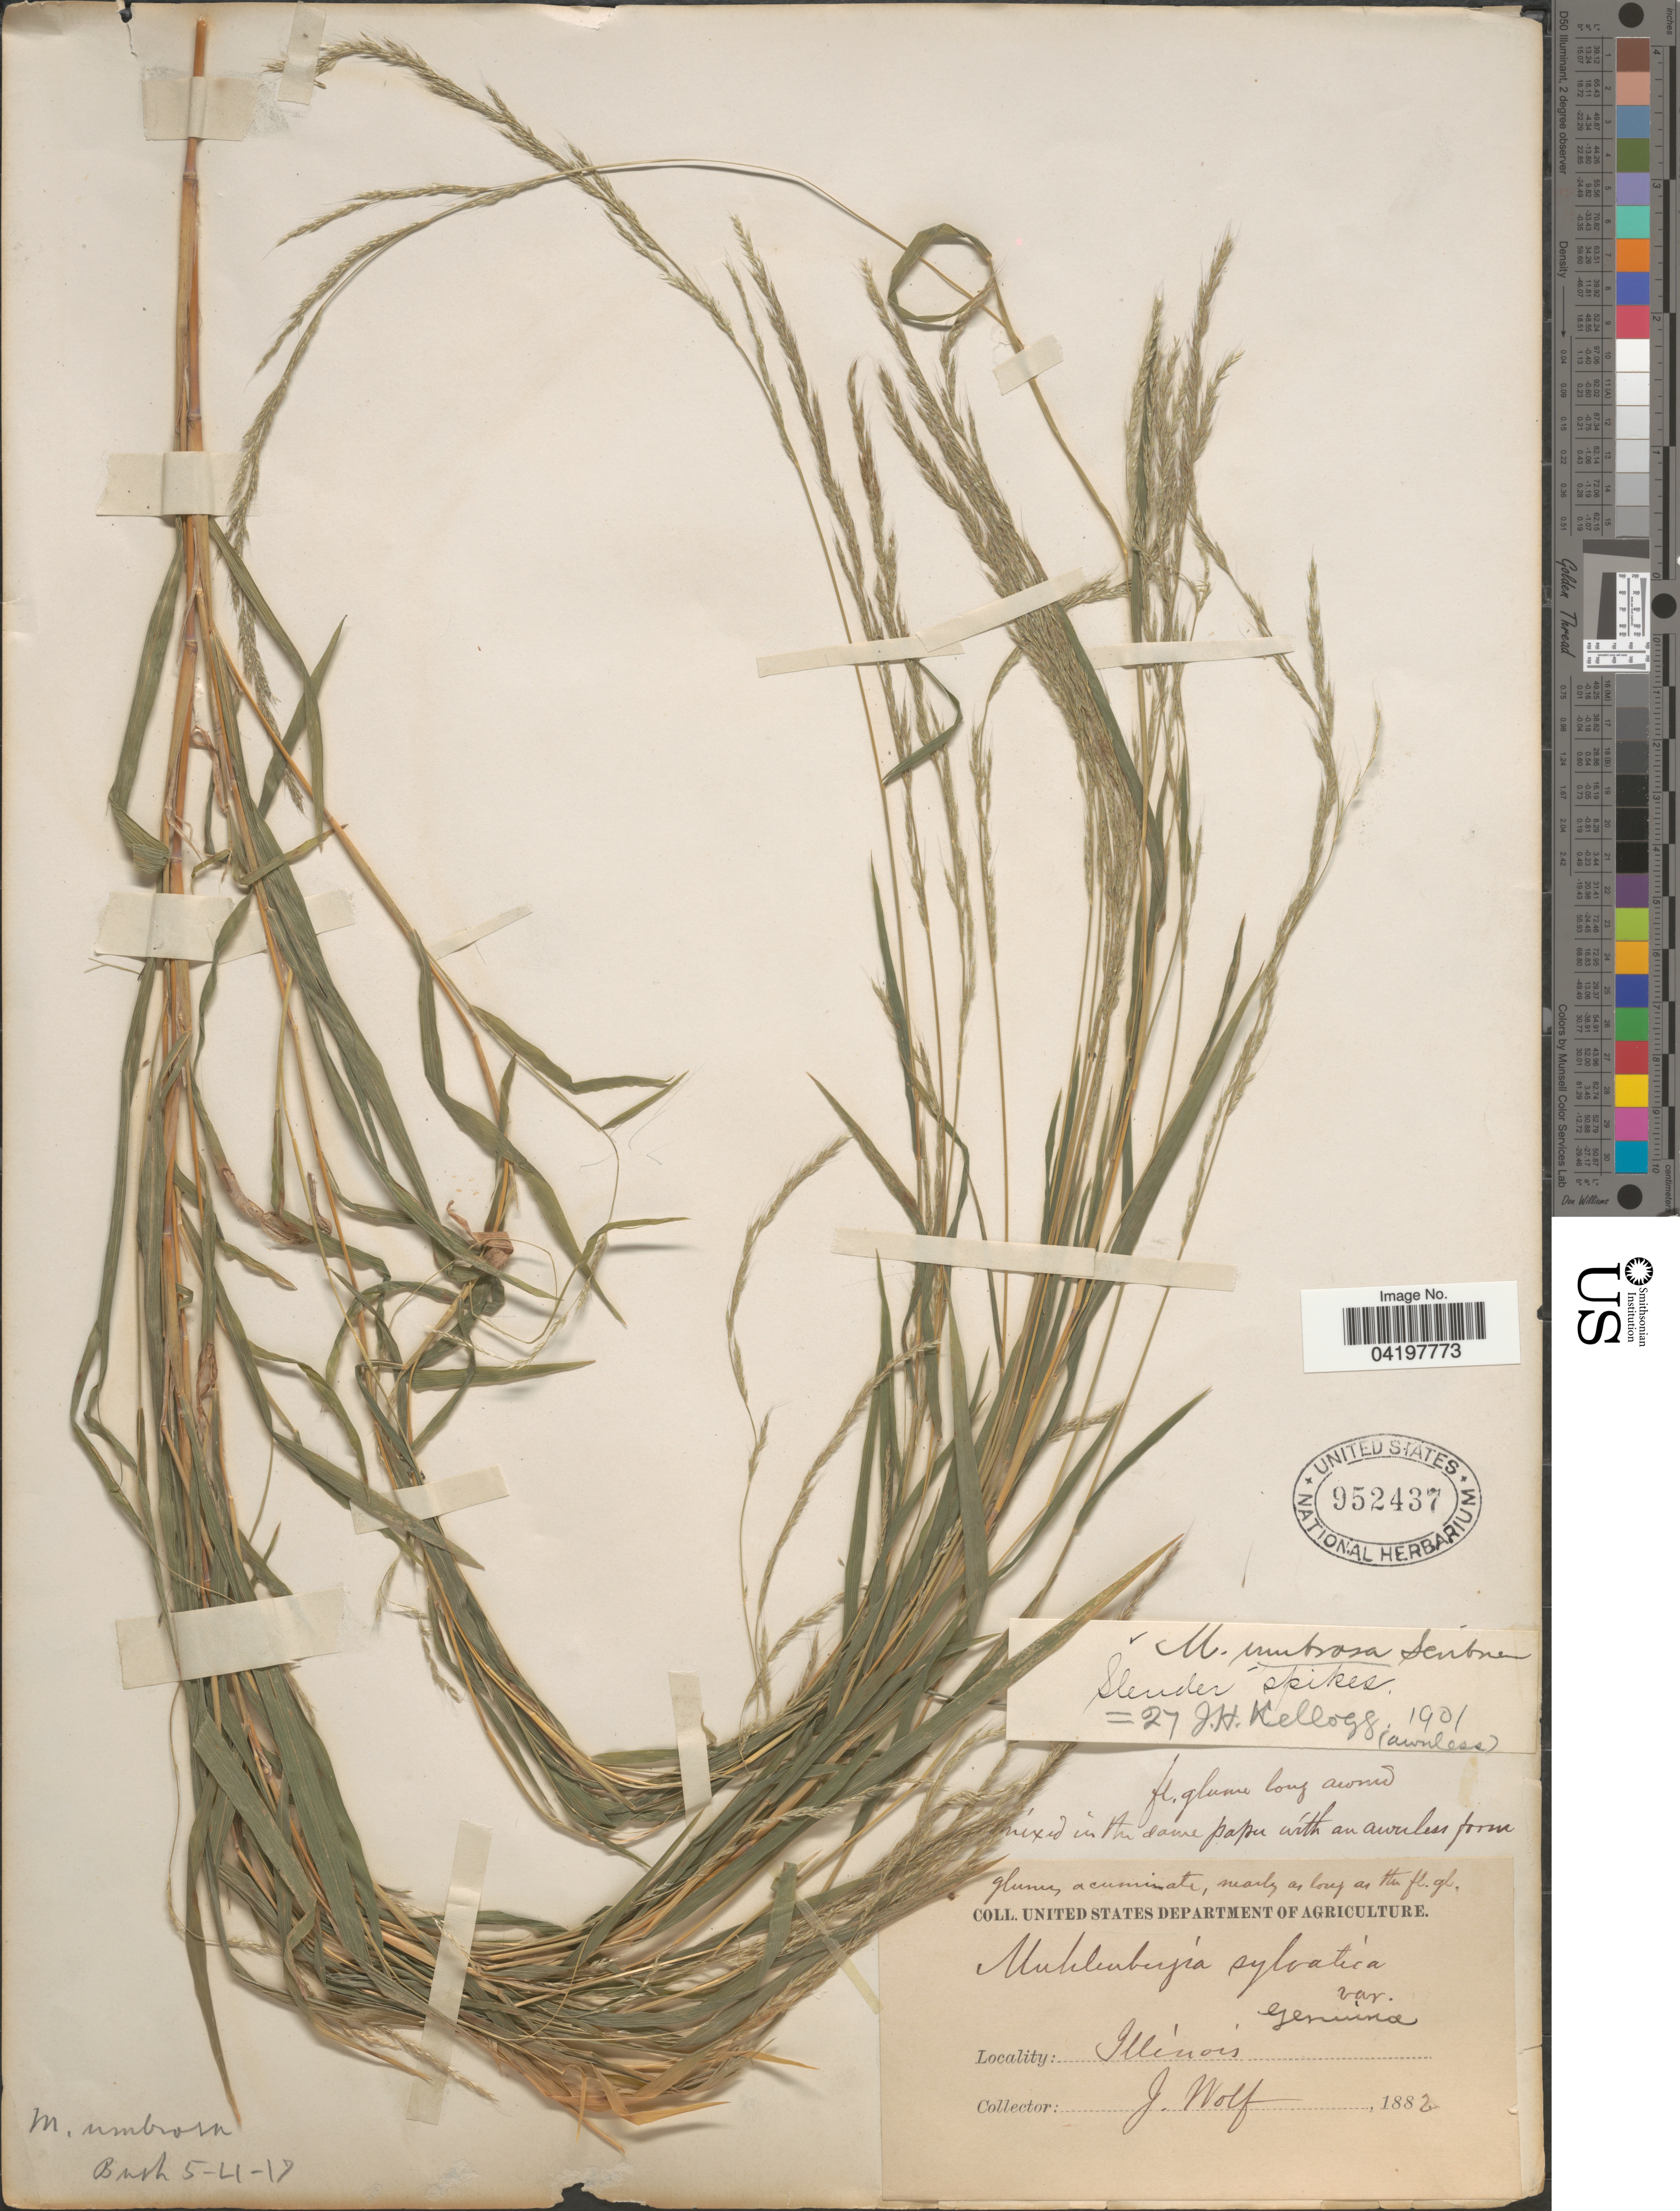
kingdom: Plantae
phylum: Tracheophyta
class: Liliopsida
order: Poales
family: Poaceae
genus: Muhlenbergia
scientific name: Muhlenbergia sylvatica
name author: (Torr.) Torr. ex A. Gray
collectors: J. Wolf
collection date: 1882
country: United States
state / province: Illinois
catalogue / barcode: US 952437